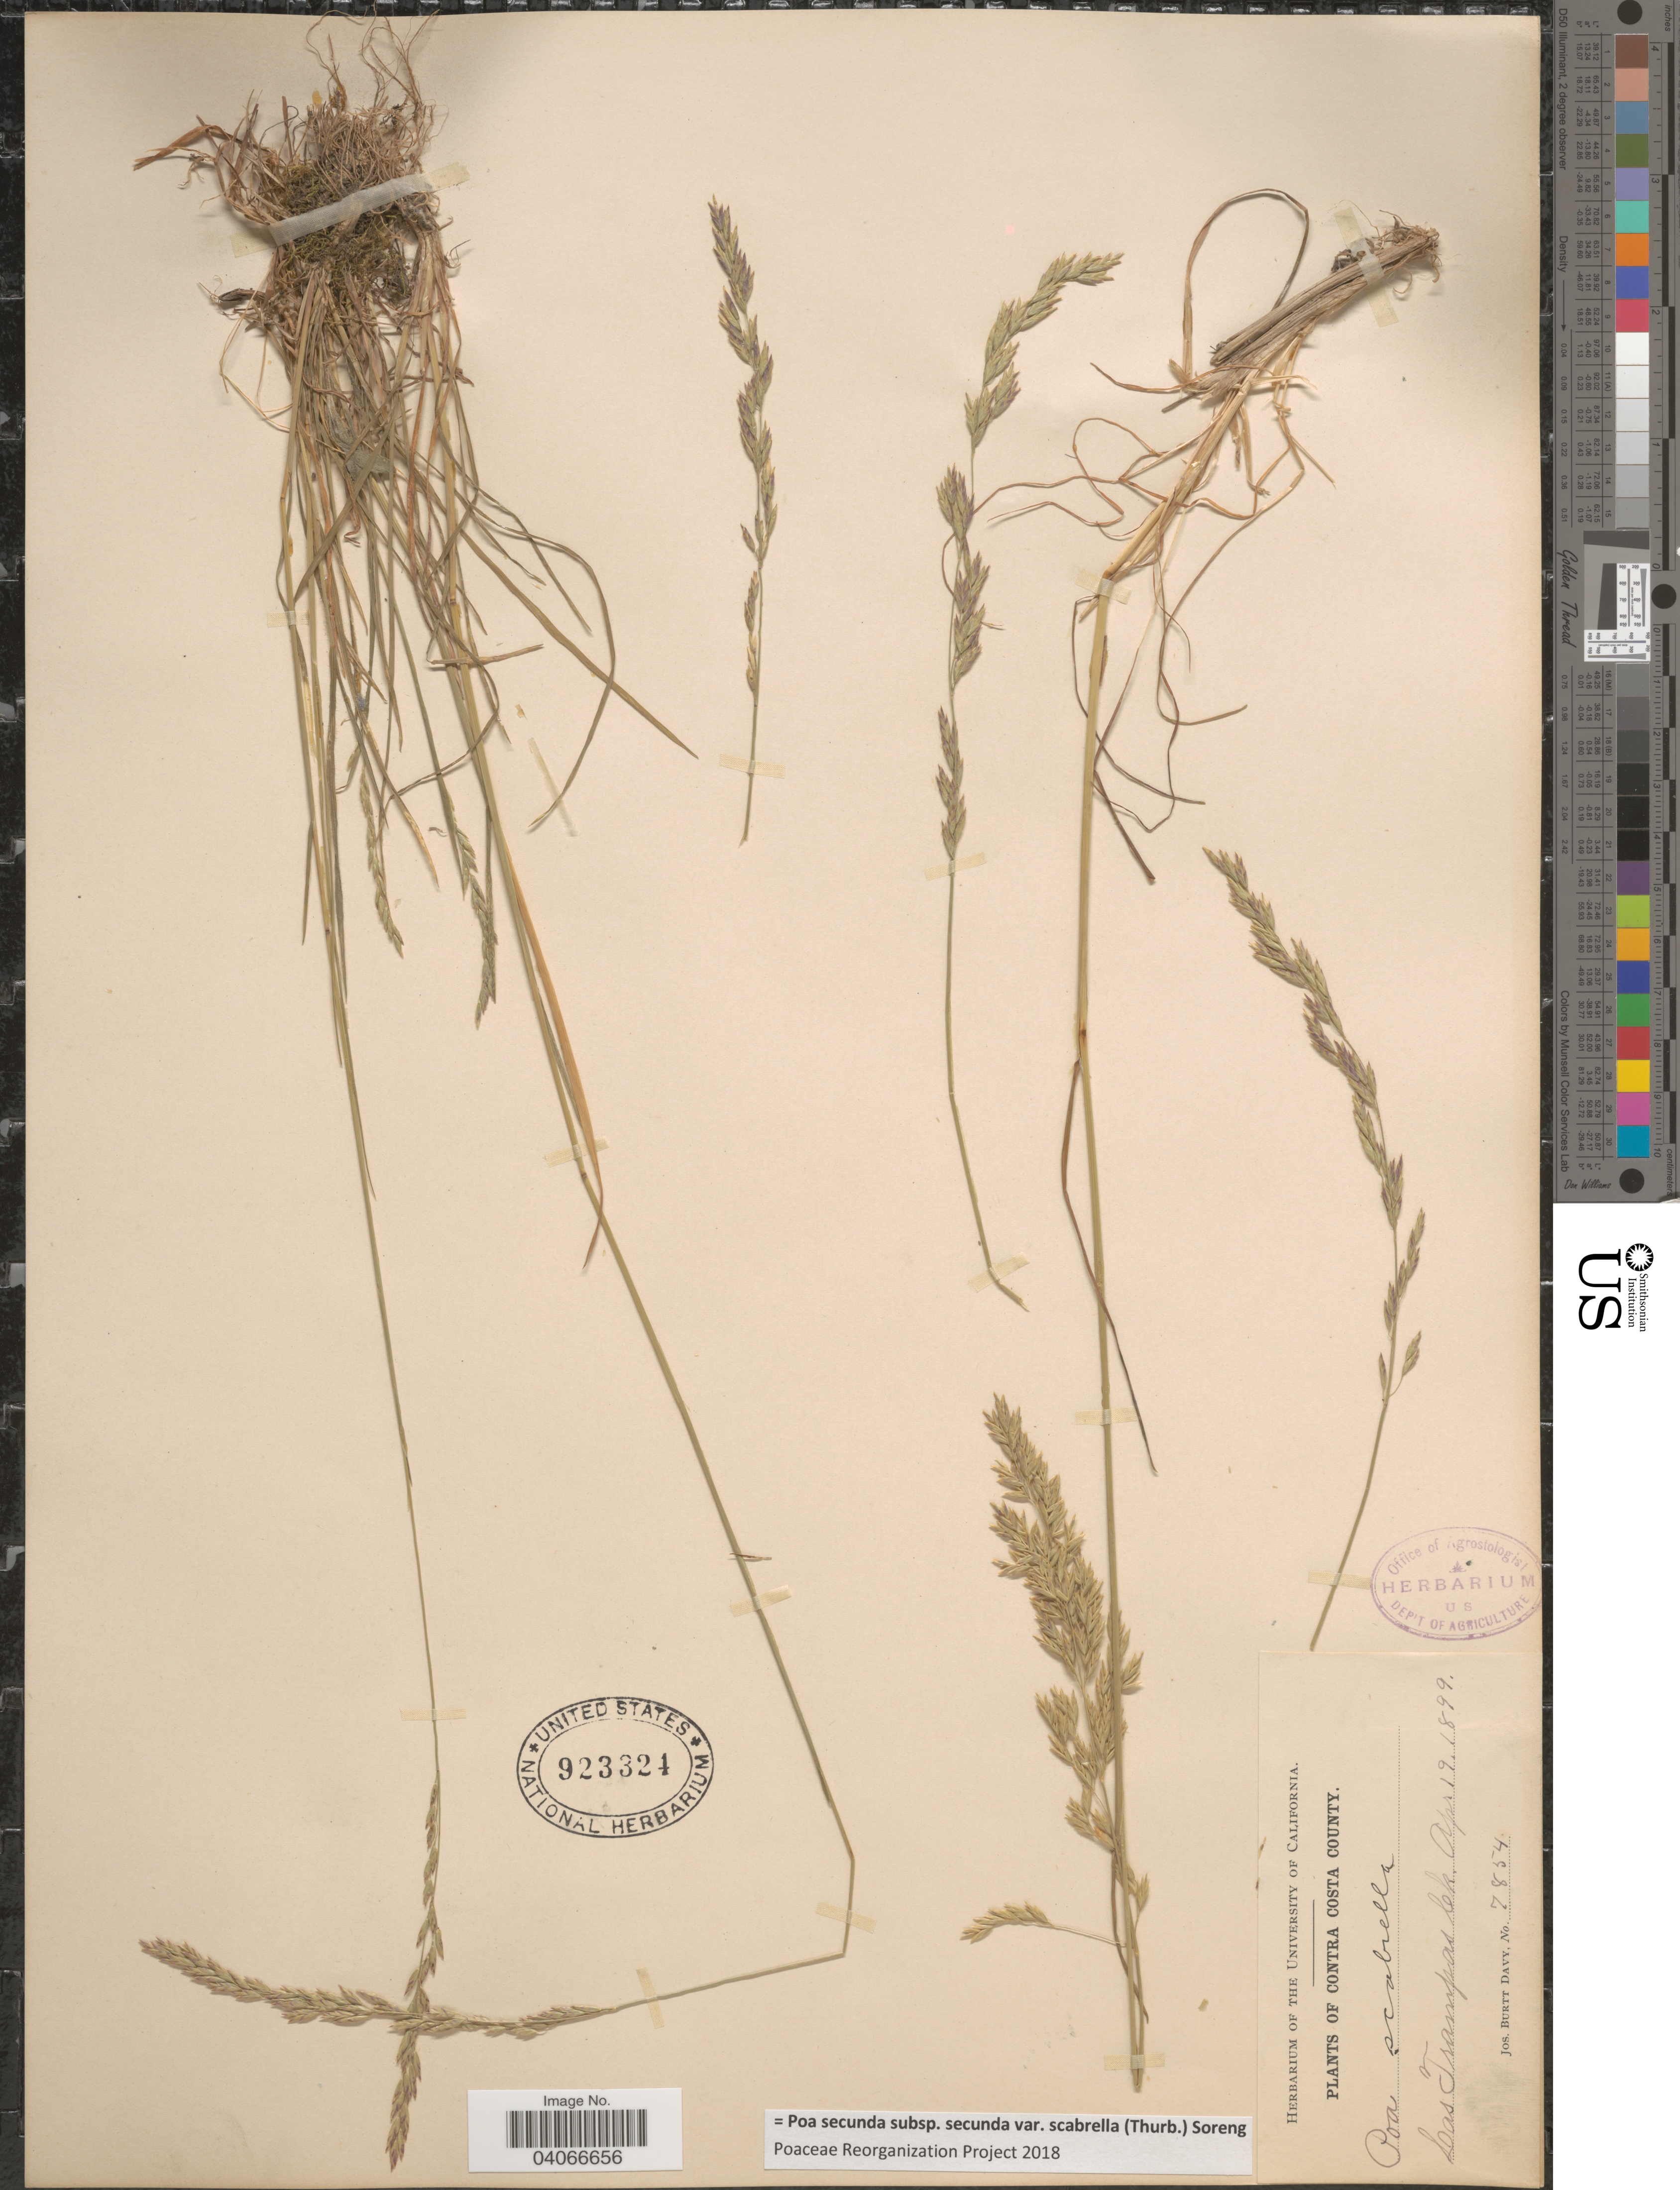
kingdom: Plantae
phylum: Tracheophyta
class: Liliopsida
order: Poales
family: Poaceae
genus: Poa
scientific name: Poa secunda subsp. secunda var. scabrella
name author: (Thurb.) Soreng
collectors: J. Burtt Davy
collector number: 7854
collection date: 1899-04-19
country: United States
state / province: California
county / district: Contra Costa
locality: Contra Costa County. Las Trampas Ck.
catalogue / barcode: US 923324